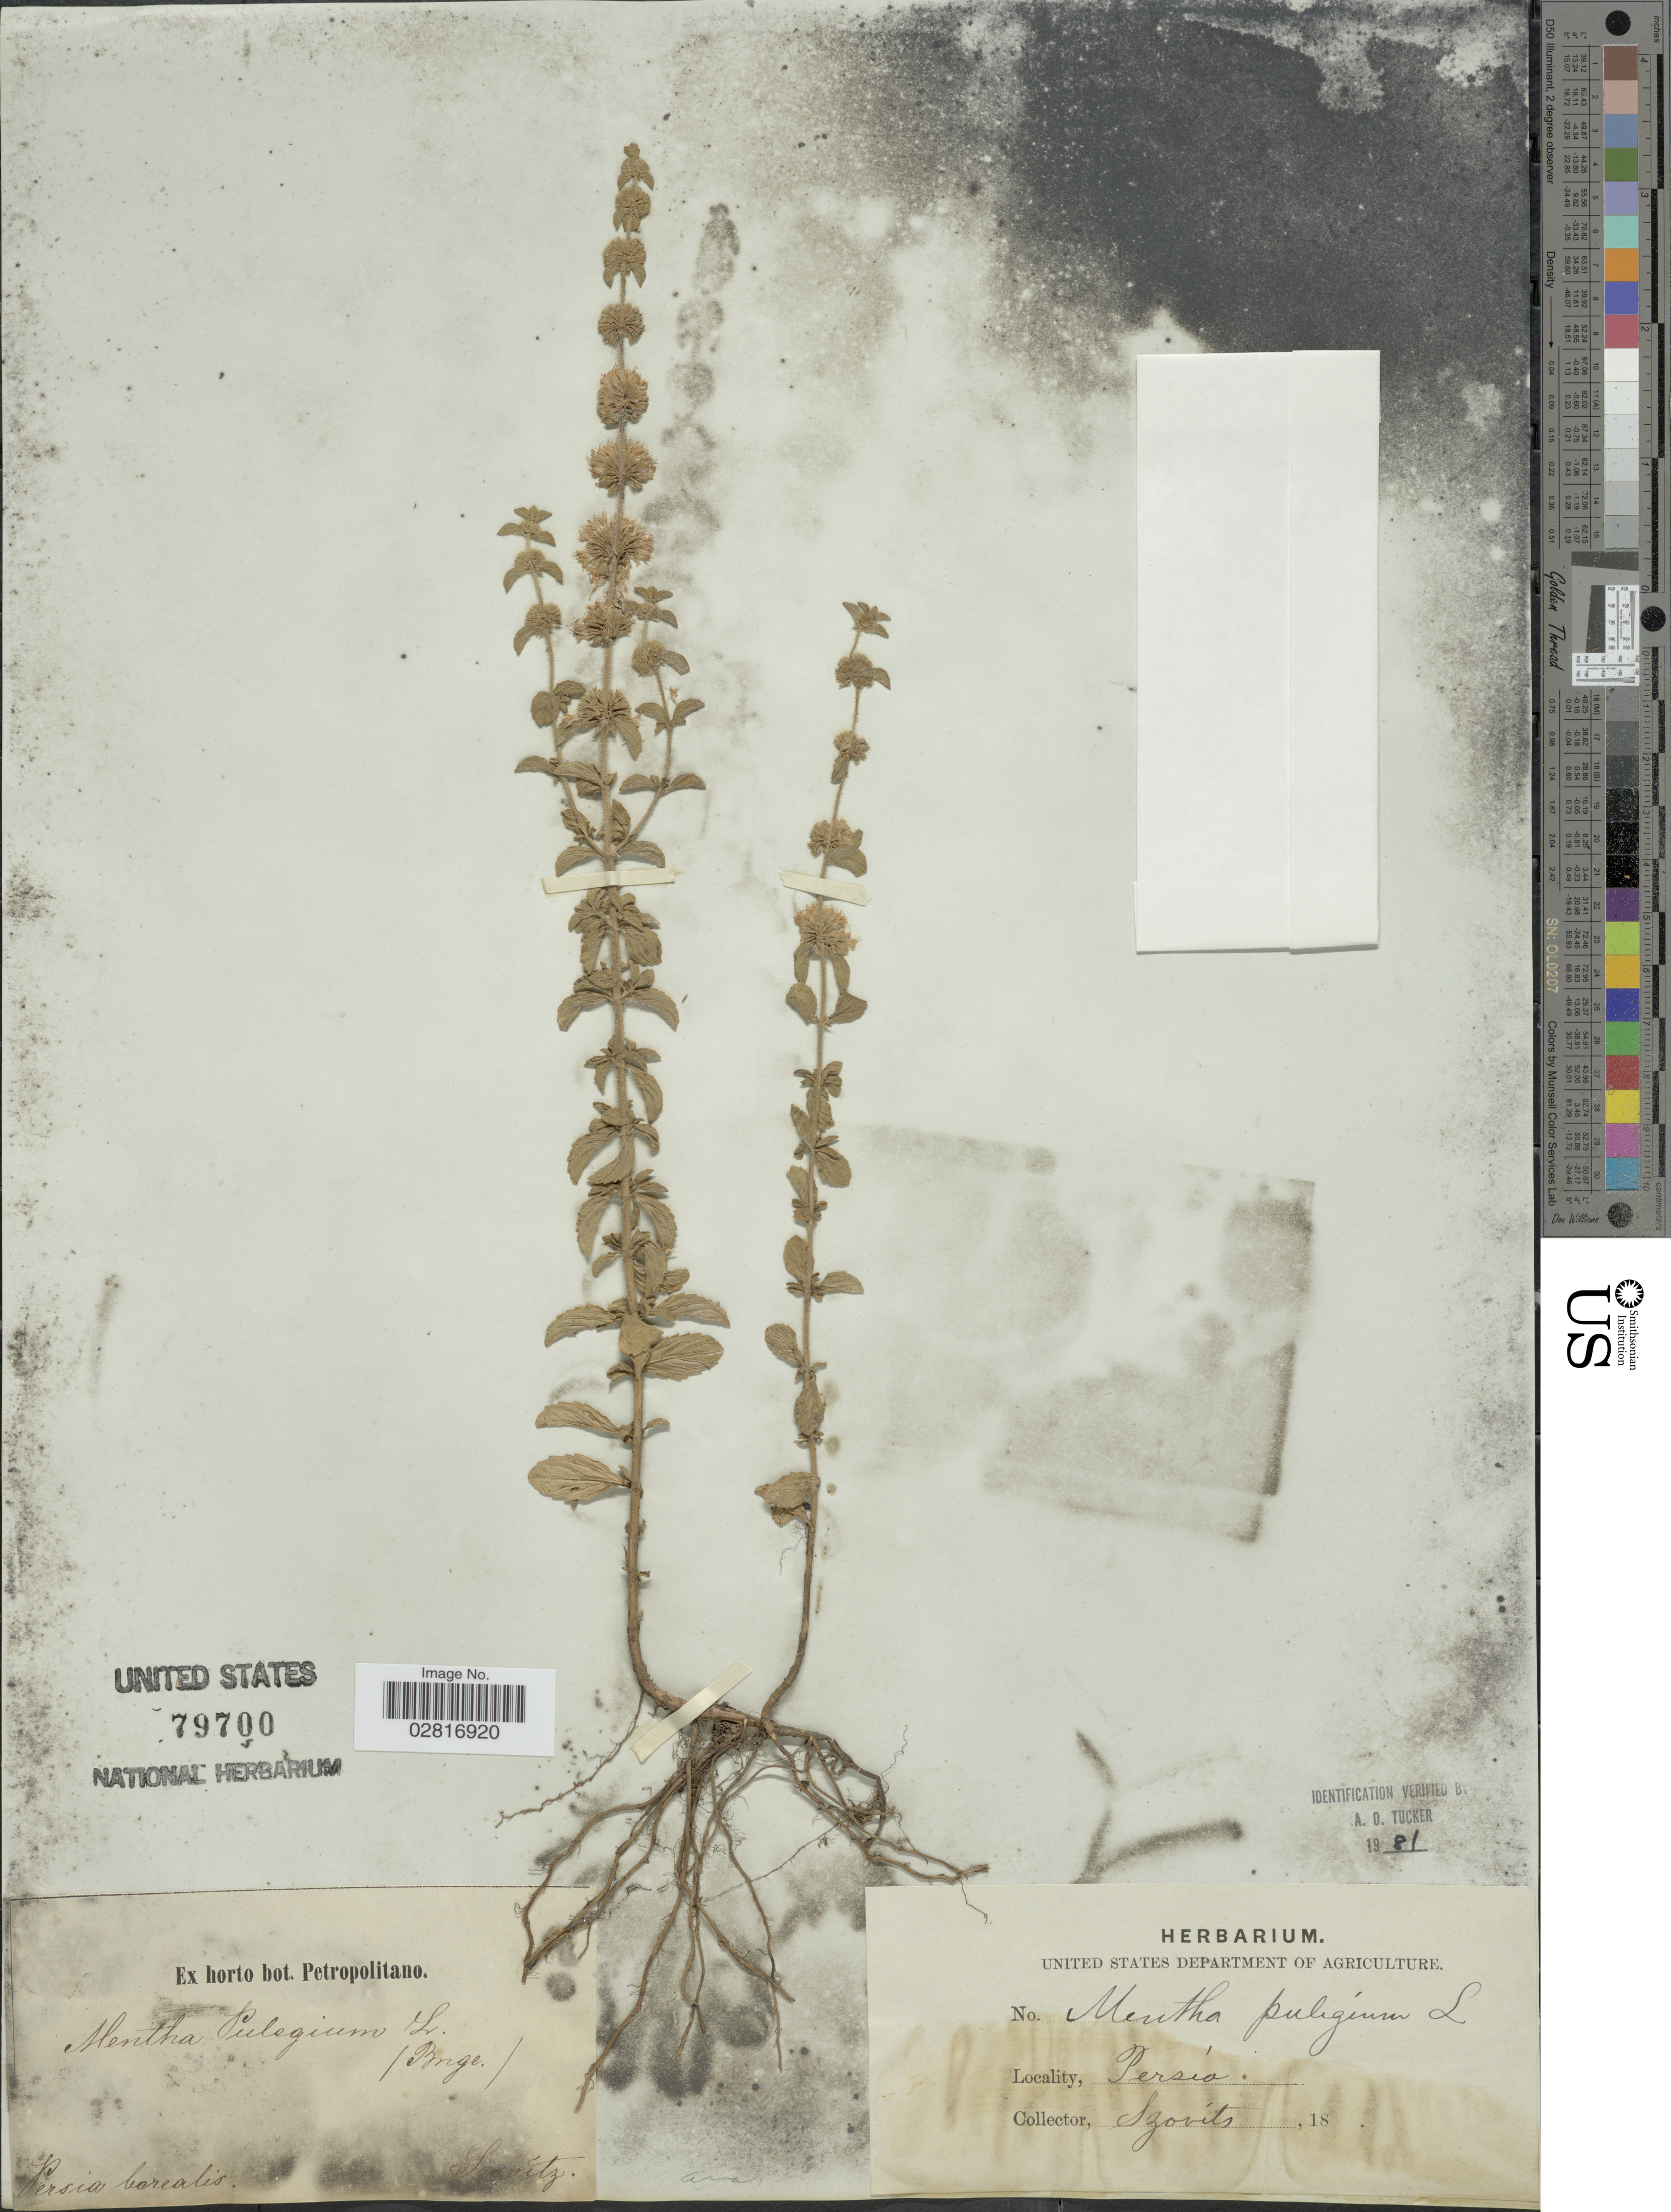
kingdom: Plantae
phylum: Tracheophyta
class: Magnoliopsida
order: Lamiales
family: Lamiaceae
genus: Mentha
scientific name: Mentha pulegium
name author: L.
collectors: Szovits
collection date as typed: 18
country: Iran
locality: Persia borealis.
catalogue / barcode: US 79700